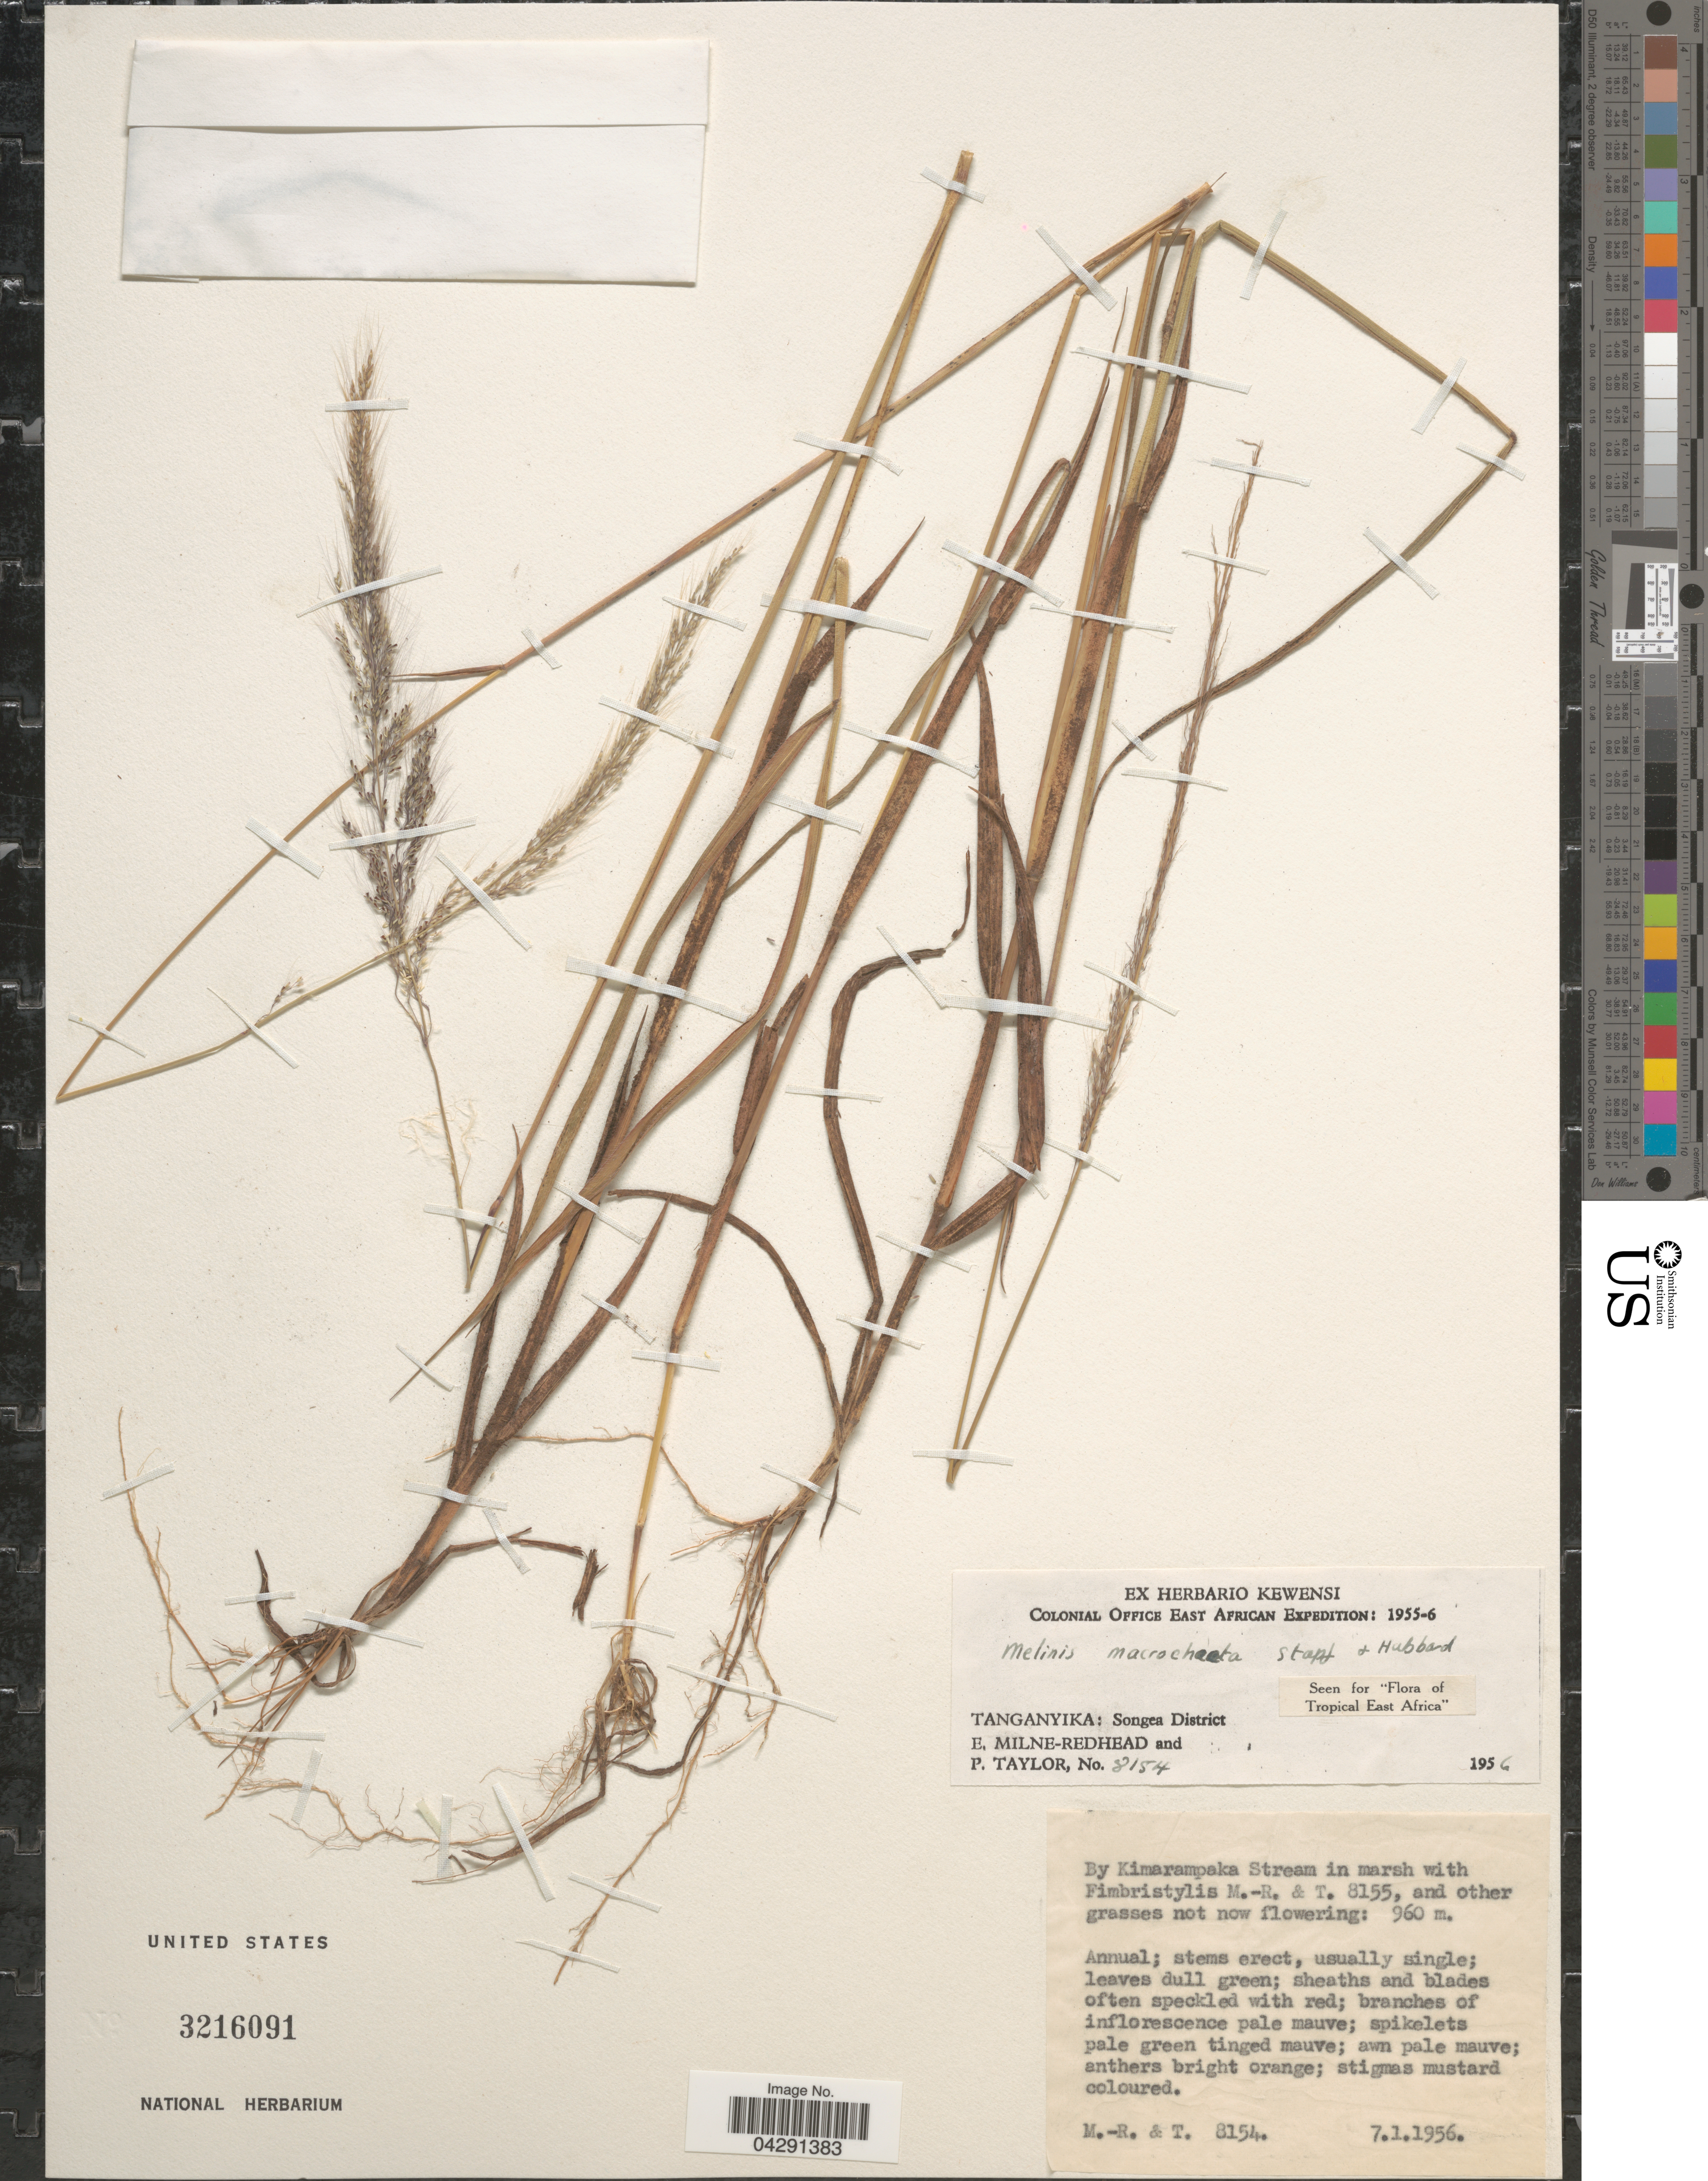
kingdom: Plantae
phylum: Tracheophyta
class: Liliopsida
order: Poales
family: Poaceae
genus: Melinis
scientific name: Melinis macrochaeta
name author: Stapf & C.E. Hubb.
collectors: E. W. Milne-Redhead & P. Taylor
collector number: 8154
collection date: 1956-01-07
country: Tanzania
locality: Colonial Office East African Expedition: 1955-6. Tanganyika: Songea District. By Kimarampaka Stream in marsh.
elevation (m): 960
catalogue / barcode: US 3216091